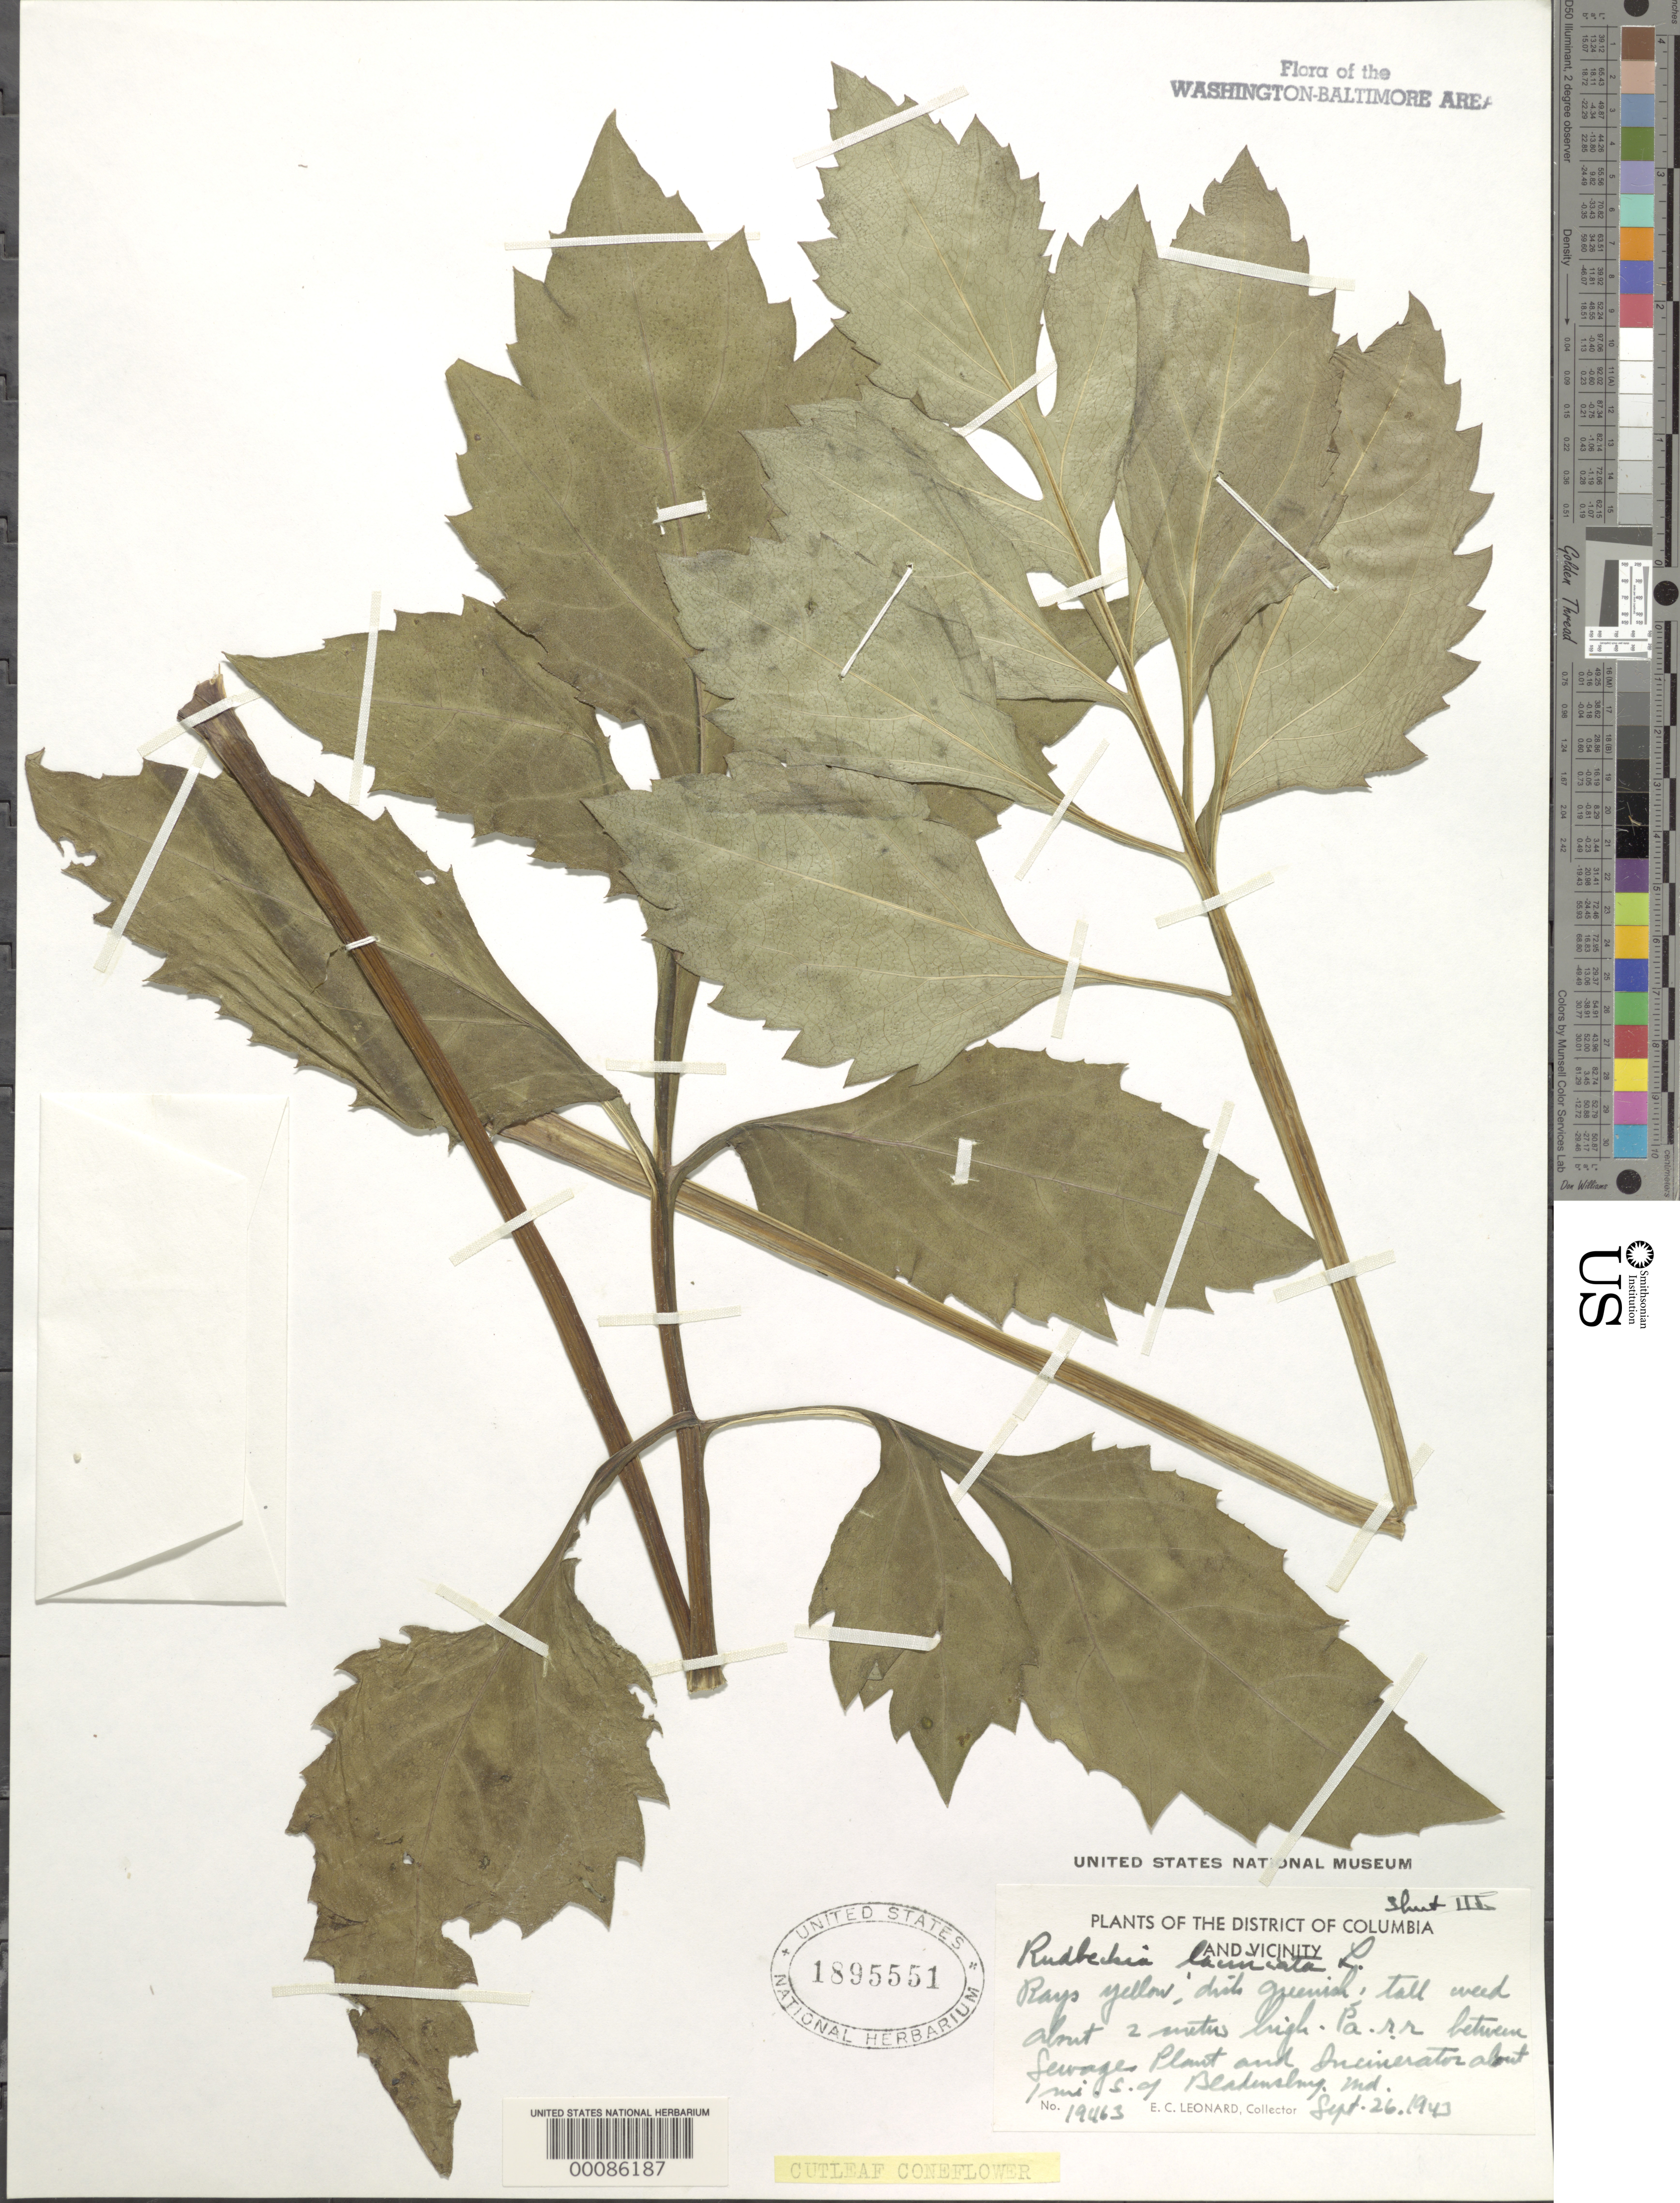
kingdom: Plantae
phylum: Tracheophyta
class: Magnoliopsida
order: Asterales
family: Asteraceae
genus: Rudbeckia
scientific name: Rudbeckia laciniata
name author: L.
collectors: E. C. Leonard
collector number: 19463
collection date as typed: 26 Sep 1943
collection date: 1943-09-26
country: United States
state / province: Maryland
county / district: Prince George's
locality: between Sewage Plant and Incinerator, Bladensburg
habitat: Railroad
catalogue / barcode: US 1895551